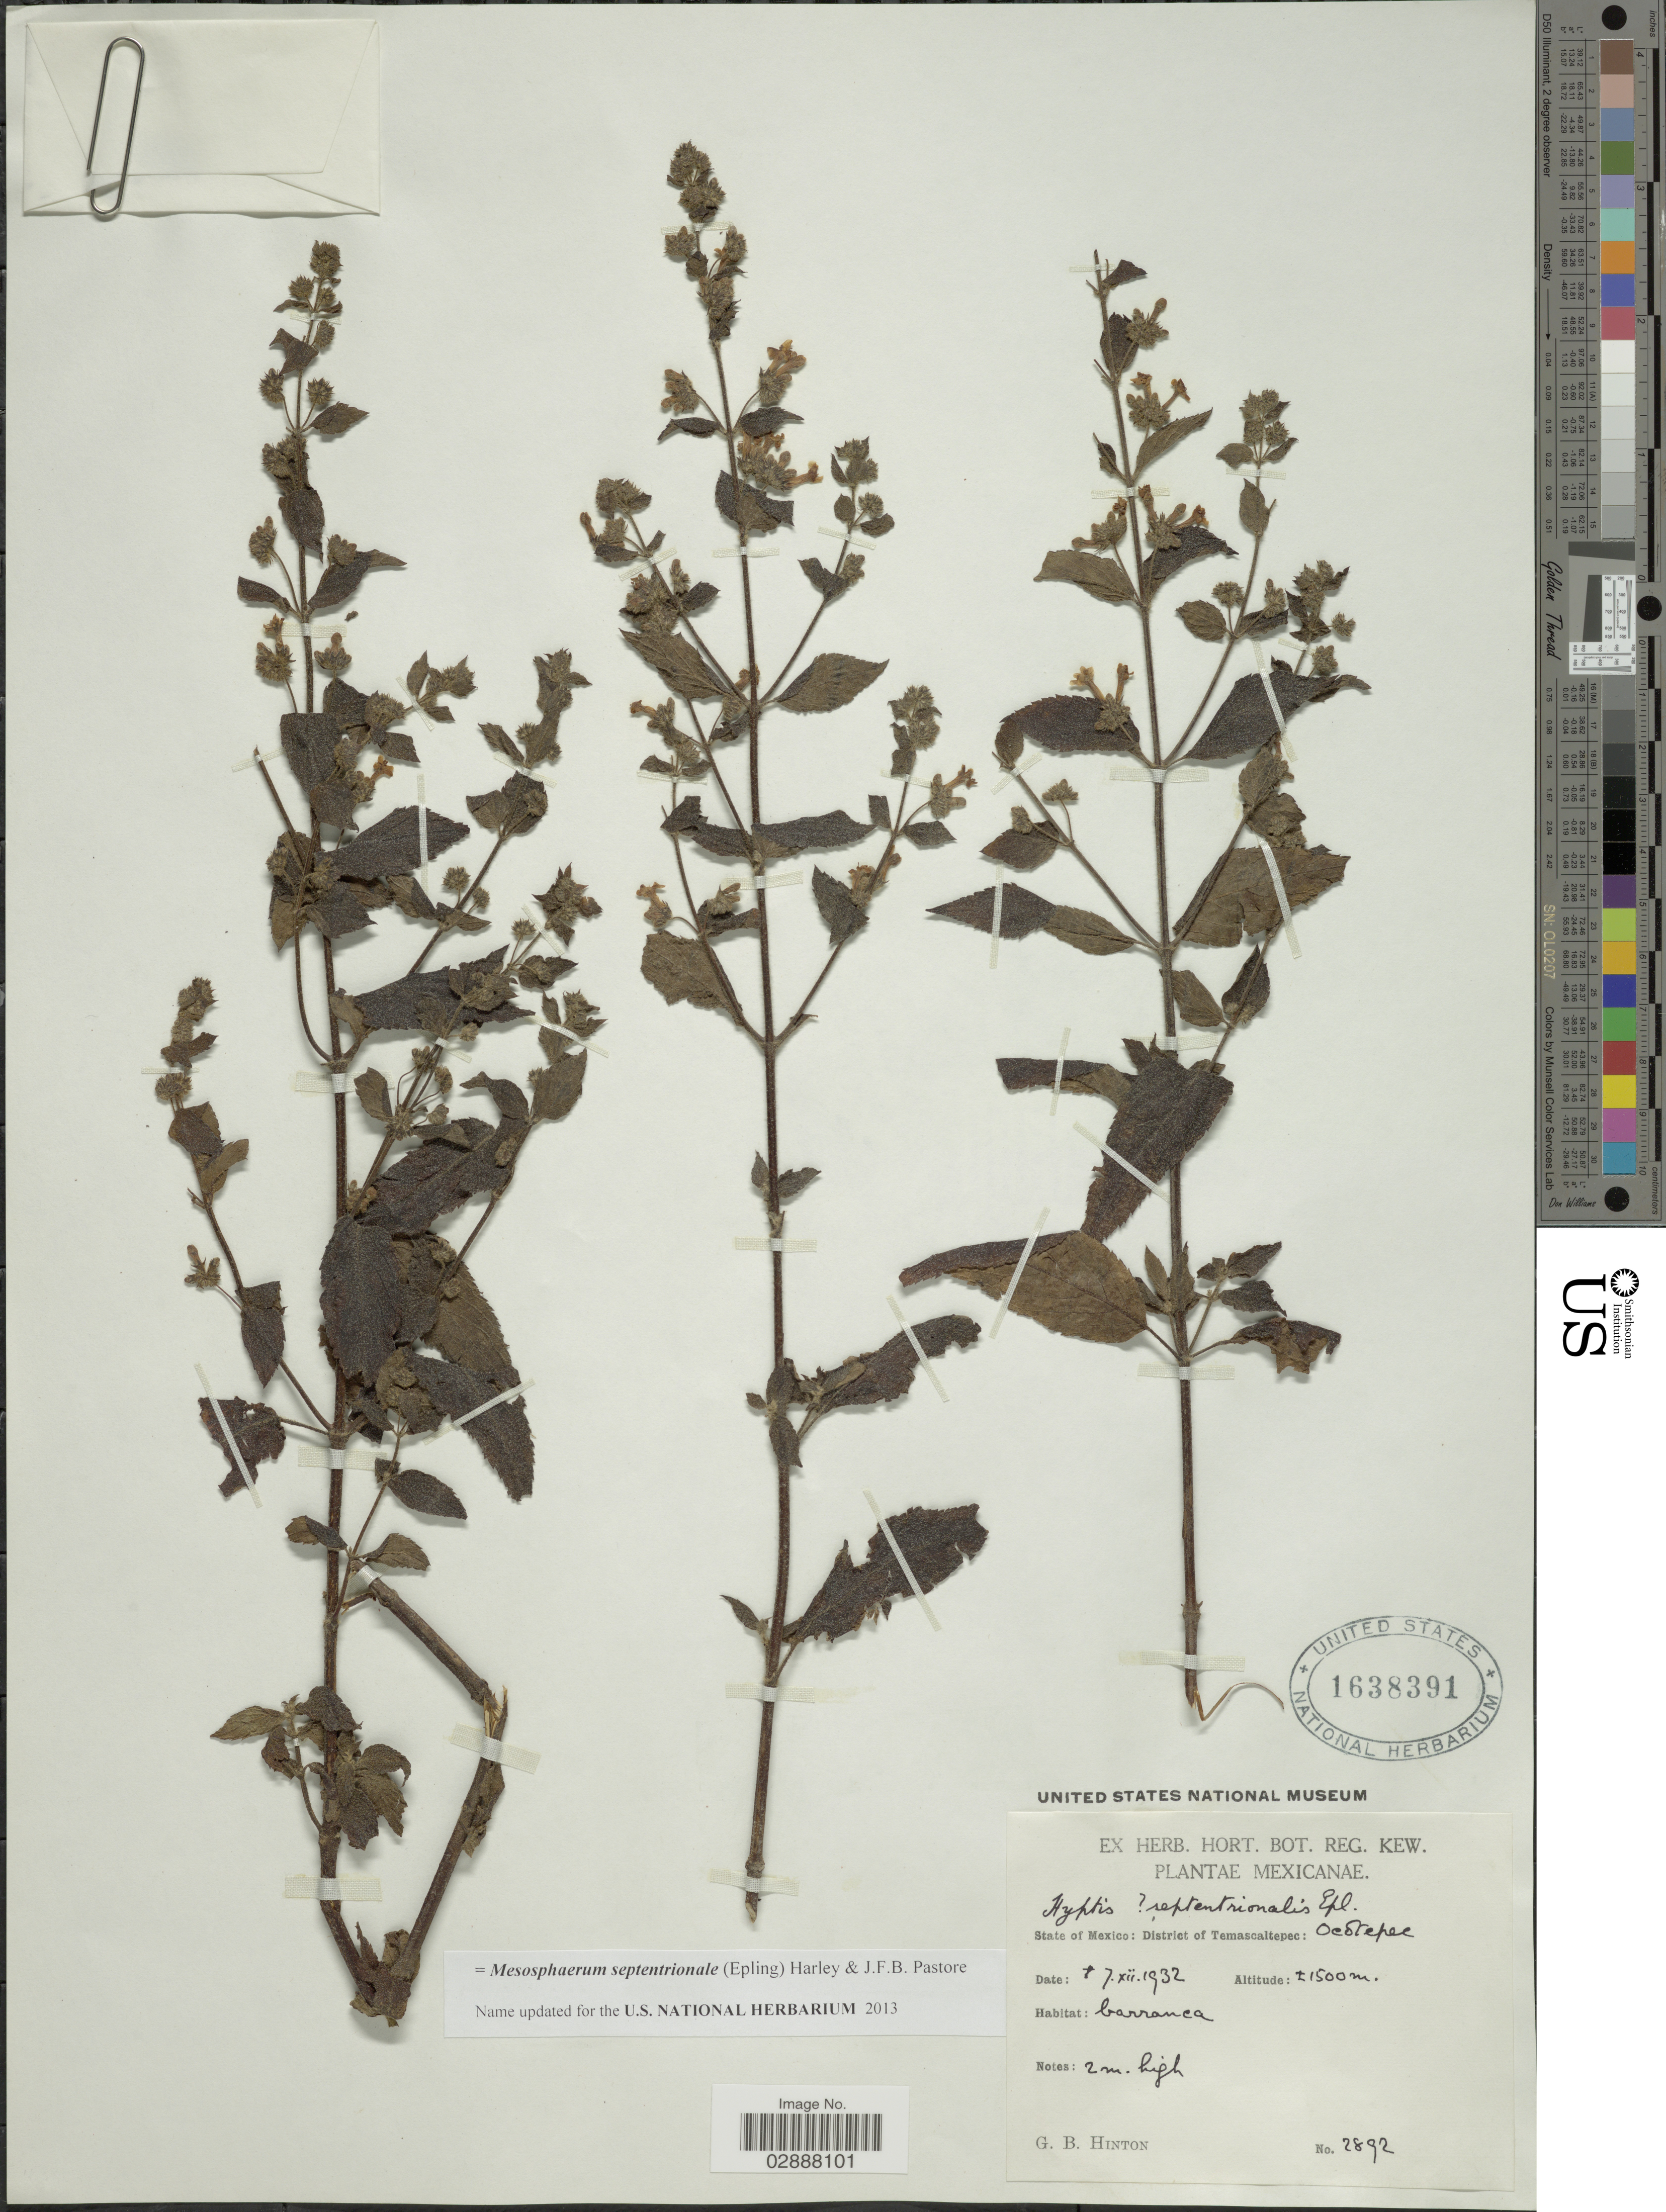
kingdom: Plantae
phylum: Tracheophyta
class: Magnoliopsida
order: Lamiales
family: Lamiaceae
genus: Mesosphaerum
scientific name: Mesosphaerum septentrionale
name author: (Epling) Harley & J.F.B. Pastore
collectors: G. B. Hinton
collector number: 2892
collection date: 1932-12-07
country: Mexico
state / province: México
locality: District of Temascaltepec: Ocotepec.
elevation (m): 1500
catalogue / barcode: US 1638391